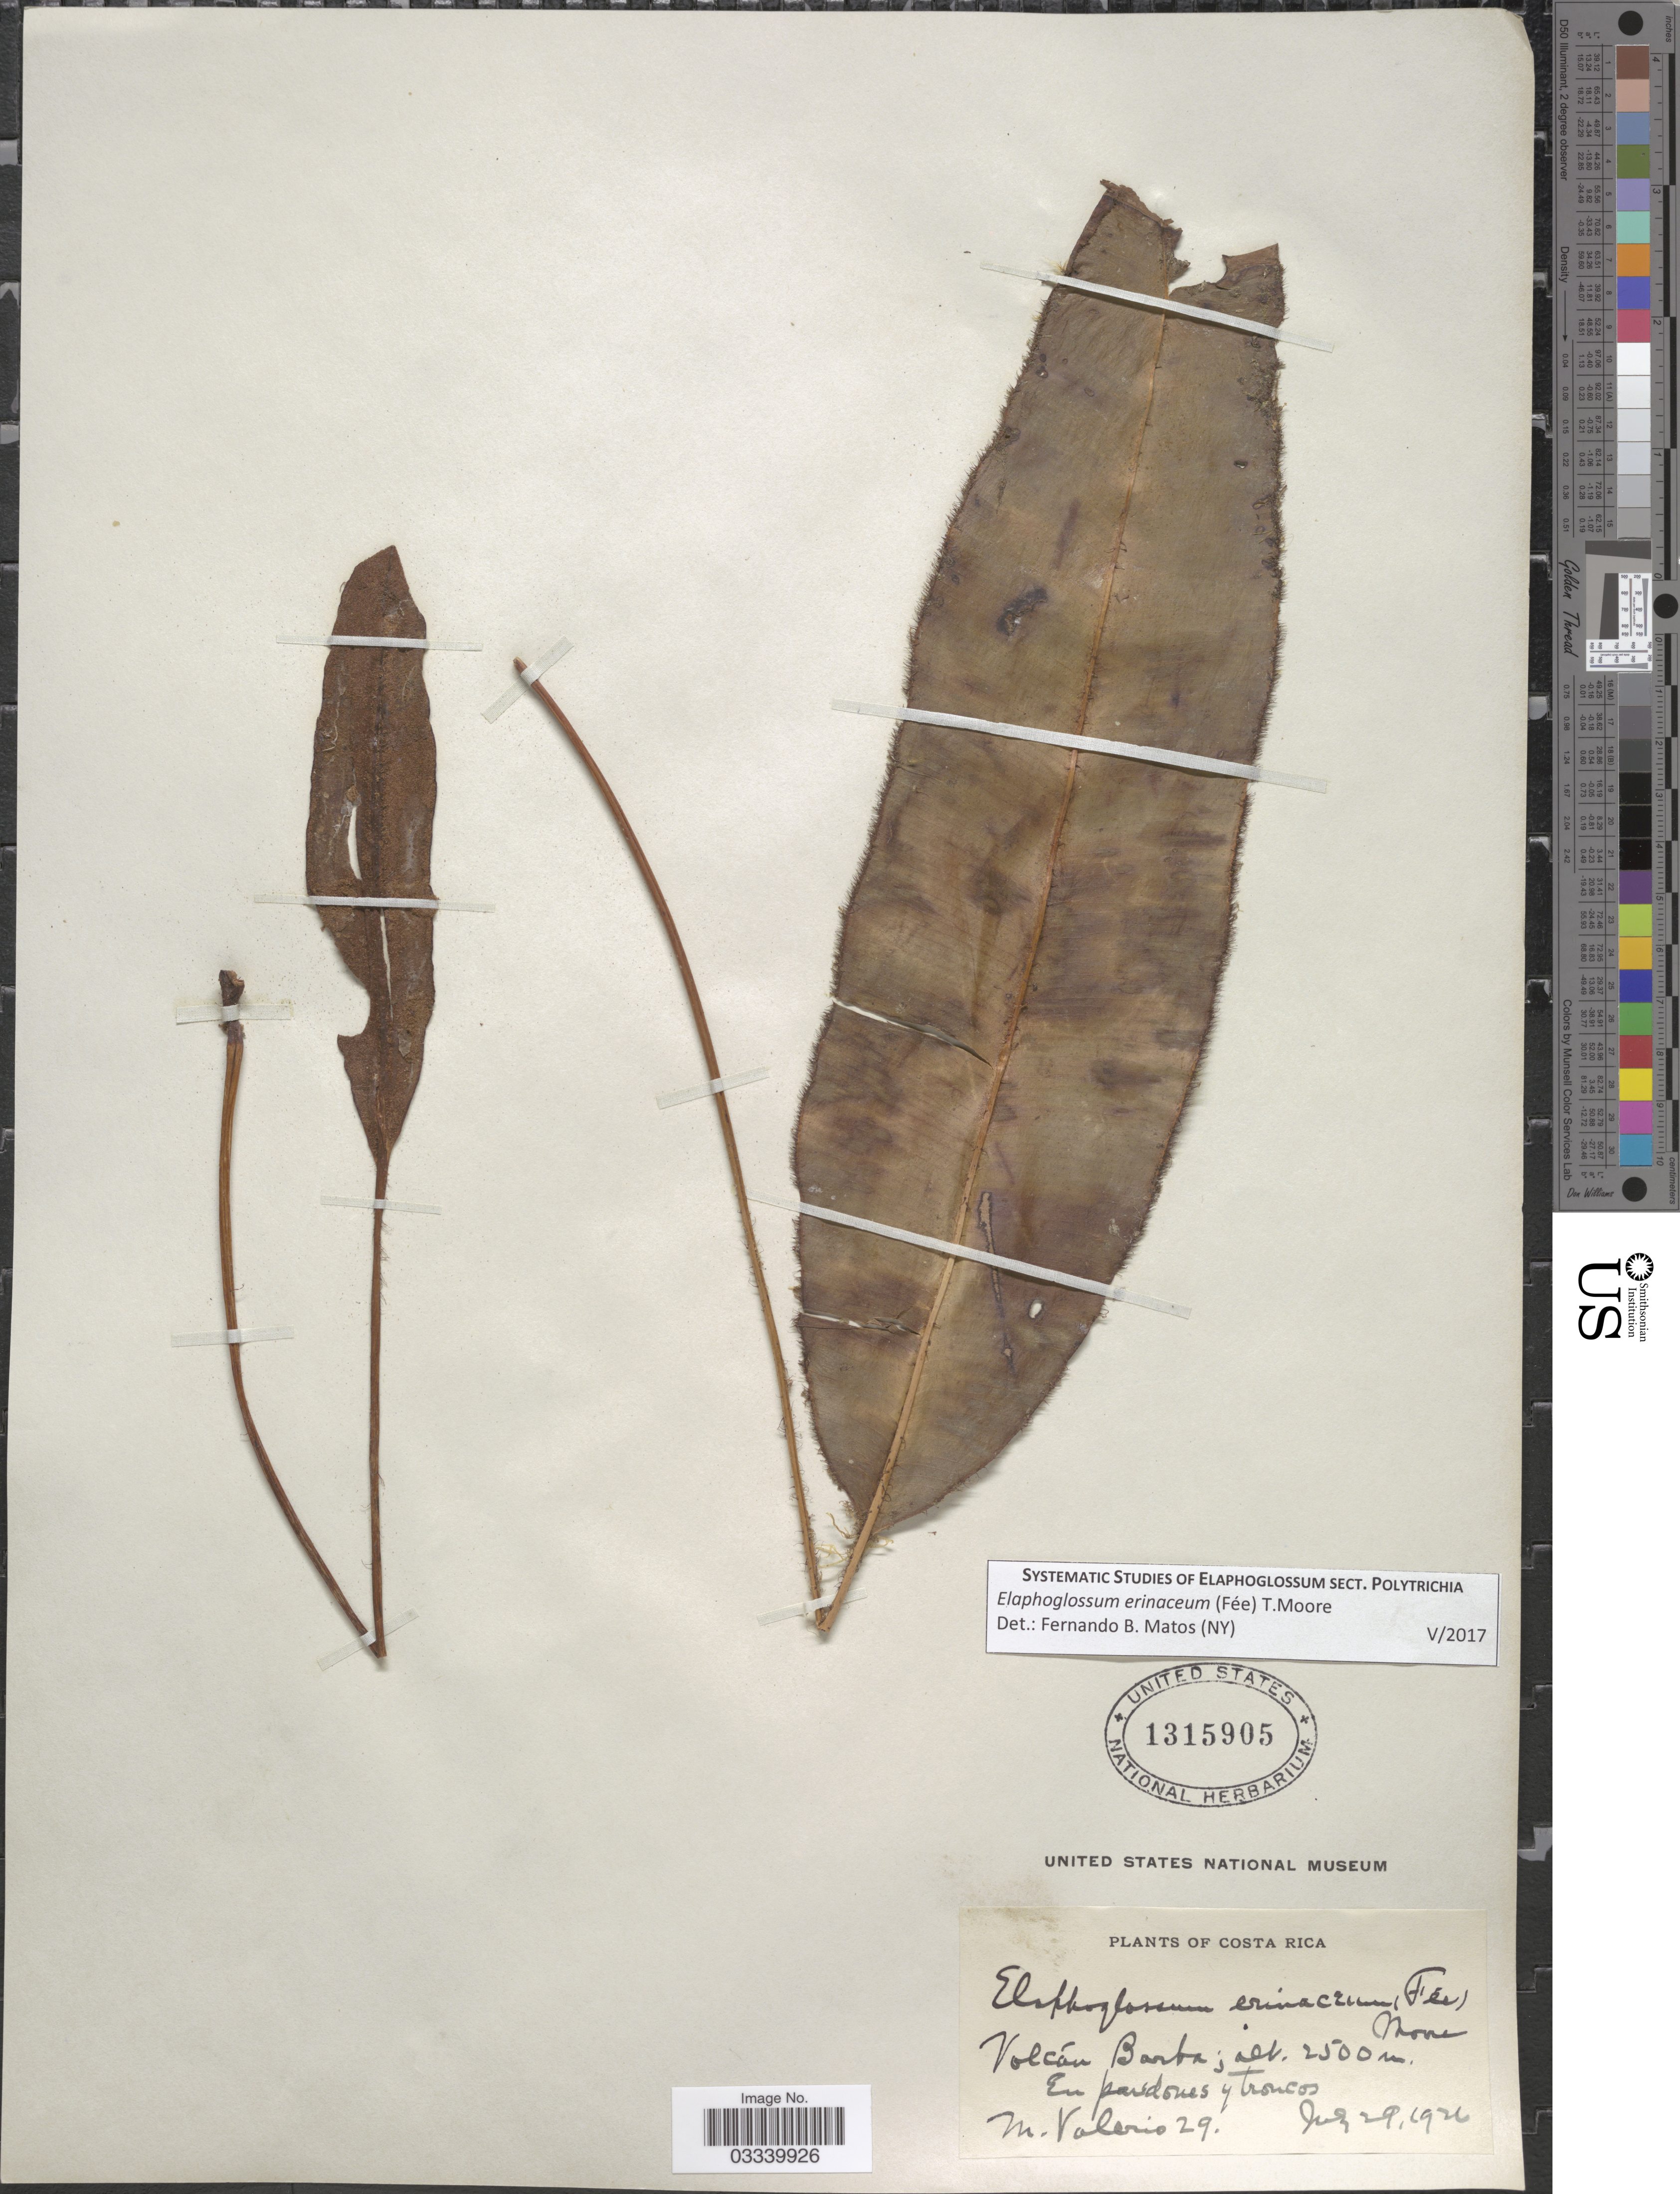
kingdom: Plantae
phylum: Tracheophyta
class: Polypodiopsida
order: Polypodiales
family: Dryopteridaceae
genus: Elaphoglossum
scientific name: Elaphoglossum erinaceum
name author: (Fée) T. Moore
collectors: M. Valerio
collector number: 29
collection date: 1926-07-29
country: Costa Rica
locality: Volcán Barba.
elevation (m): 2500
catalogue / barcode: US 1315905